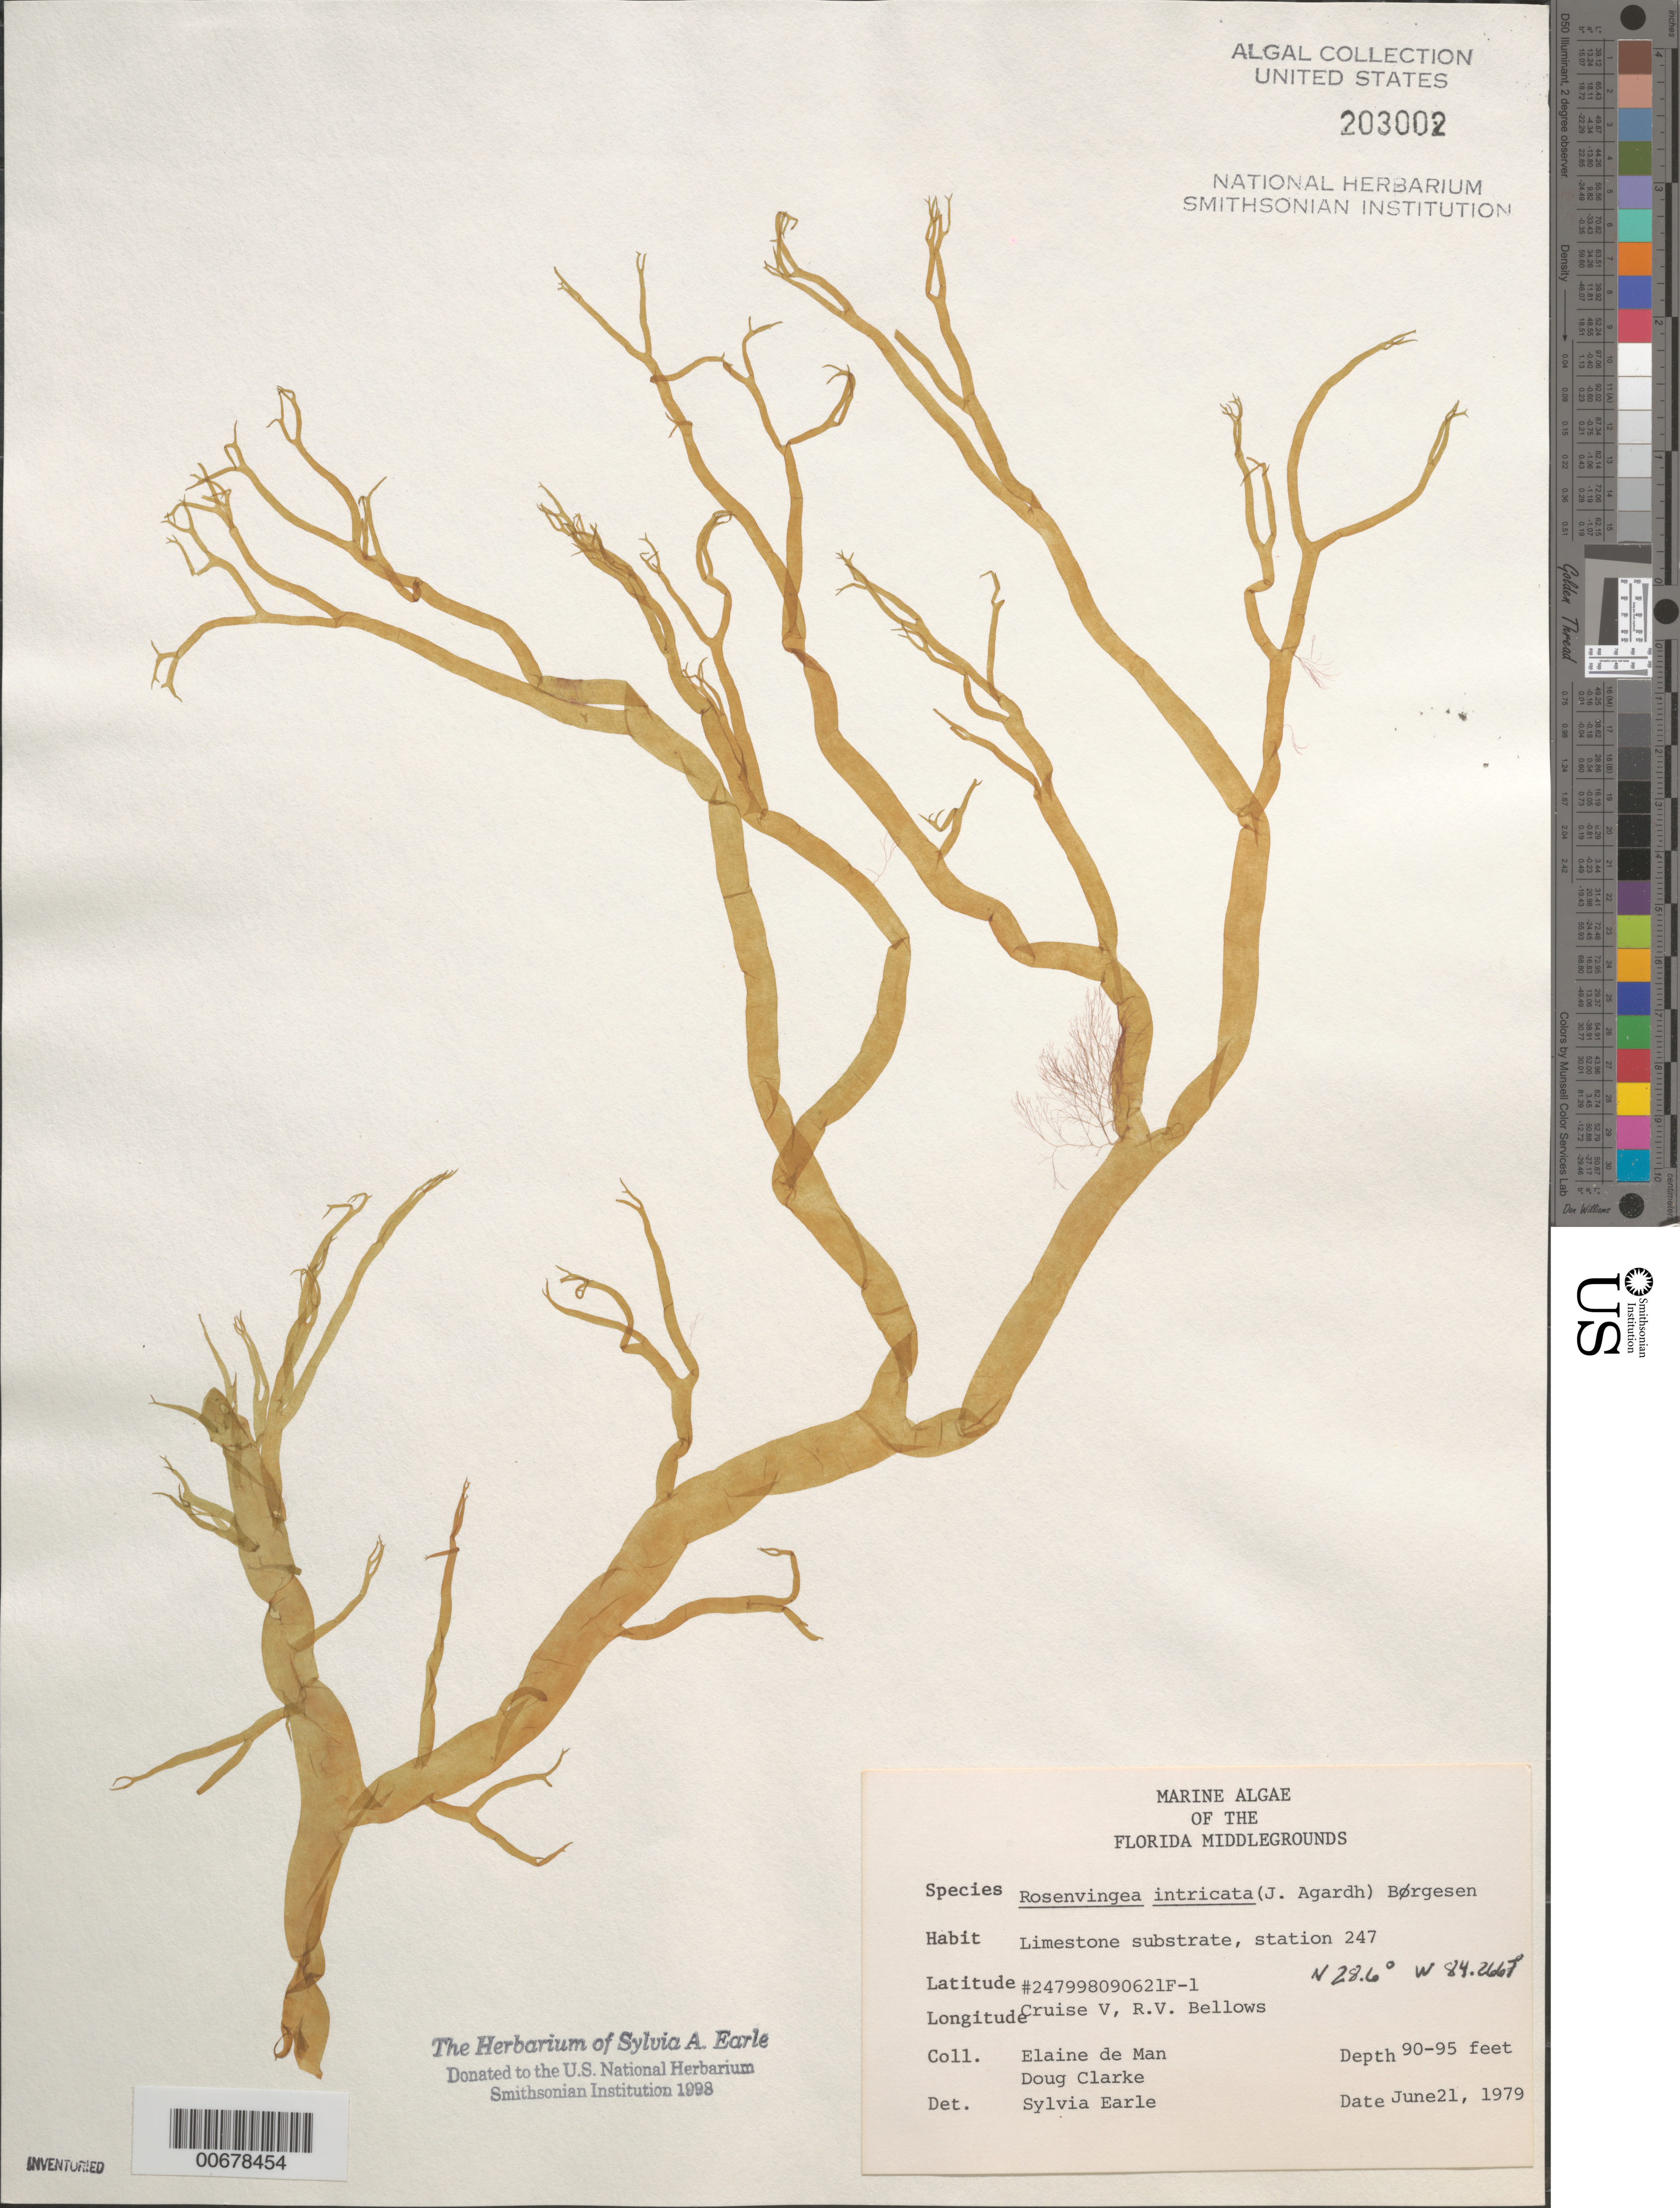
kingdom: Chromista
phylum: Ochrophyta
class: Phaeophyceae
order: Scytosiphonales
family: Scytosiphonaceae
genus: Rosenvingea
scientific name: Rosenvingea endiviifolia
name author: (Martius) M.J. Wynne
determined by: Algae name updating Project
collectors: E. de Man & H. D. Clarke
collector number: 247998090621F-1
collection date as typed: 21 Jun 1979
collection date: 1979-06-21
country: United States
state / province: Florida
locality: Florida Middle Grounds, Gulf of Mexico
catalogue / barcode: US 203002